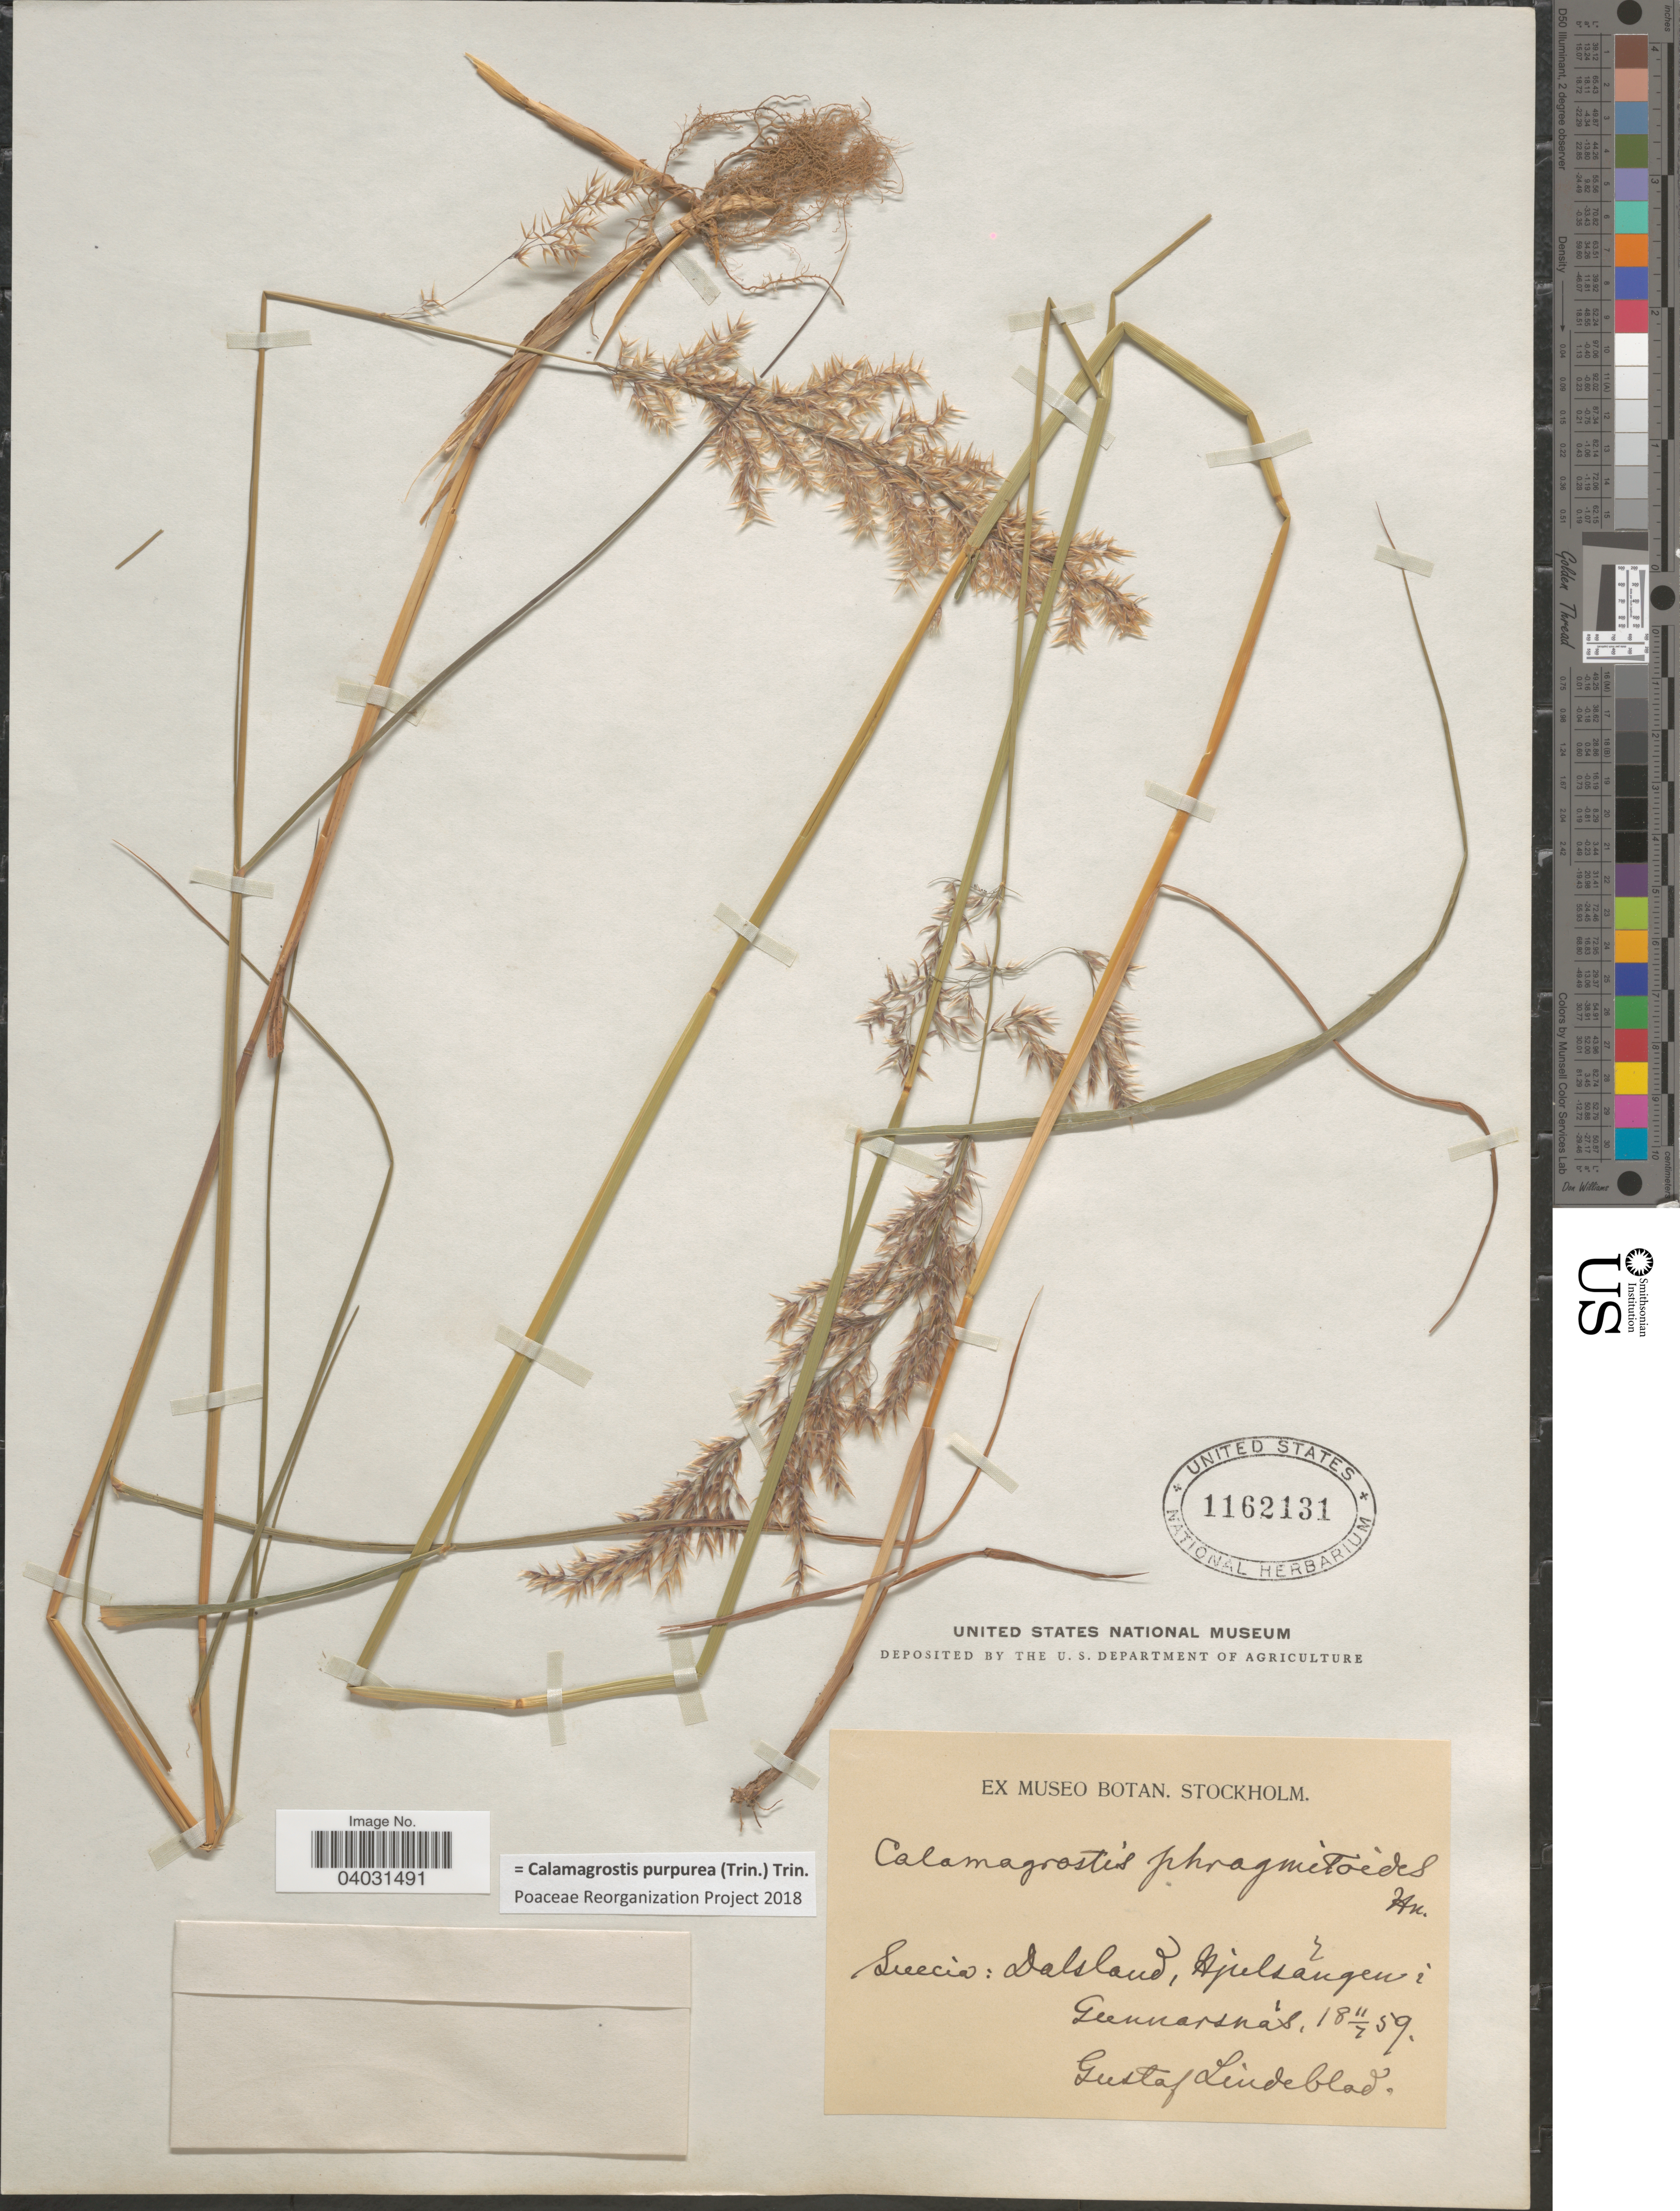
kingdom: Plantae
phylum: Tracheophyta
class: Liliopsida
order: Poales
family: Poaceae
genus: Calamagrostis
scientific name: Calamagrostis purpurea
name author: (Trin.) Trin.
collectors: G. Lindeblad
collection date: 1859-07-11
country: Sweden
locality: Suecia: Dalsland, Apelsangen i Gunnarsnäs.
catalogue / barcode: US 1162131